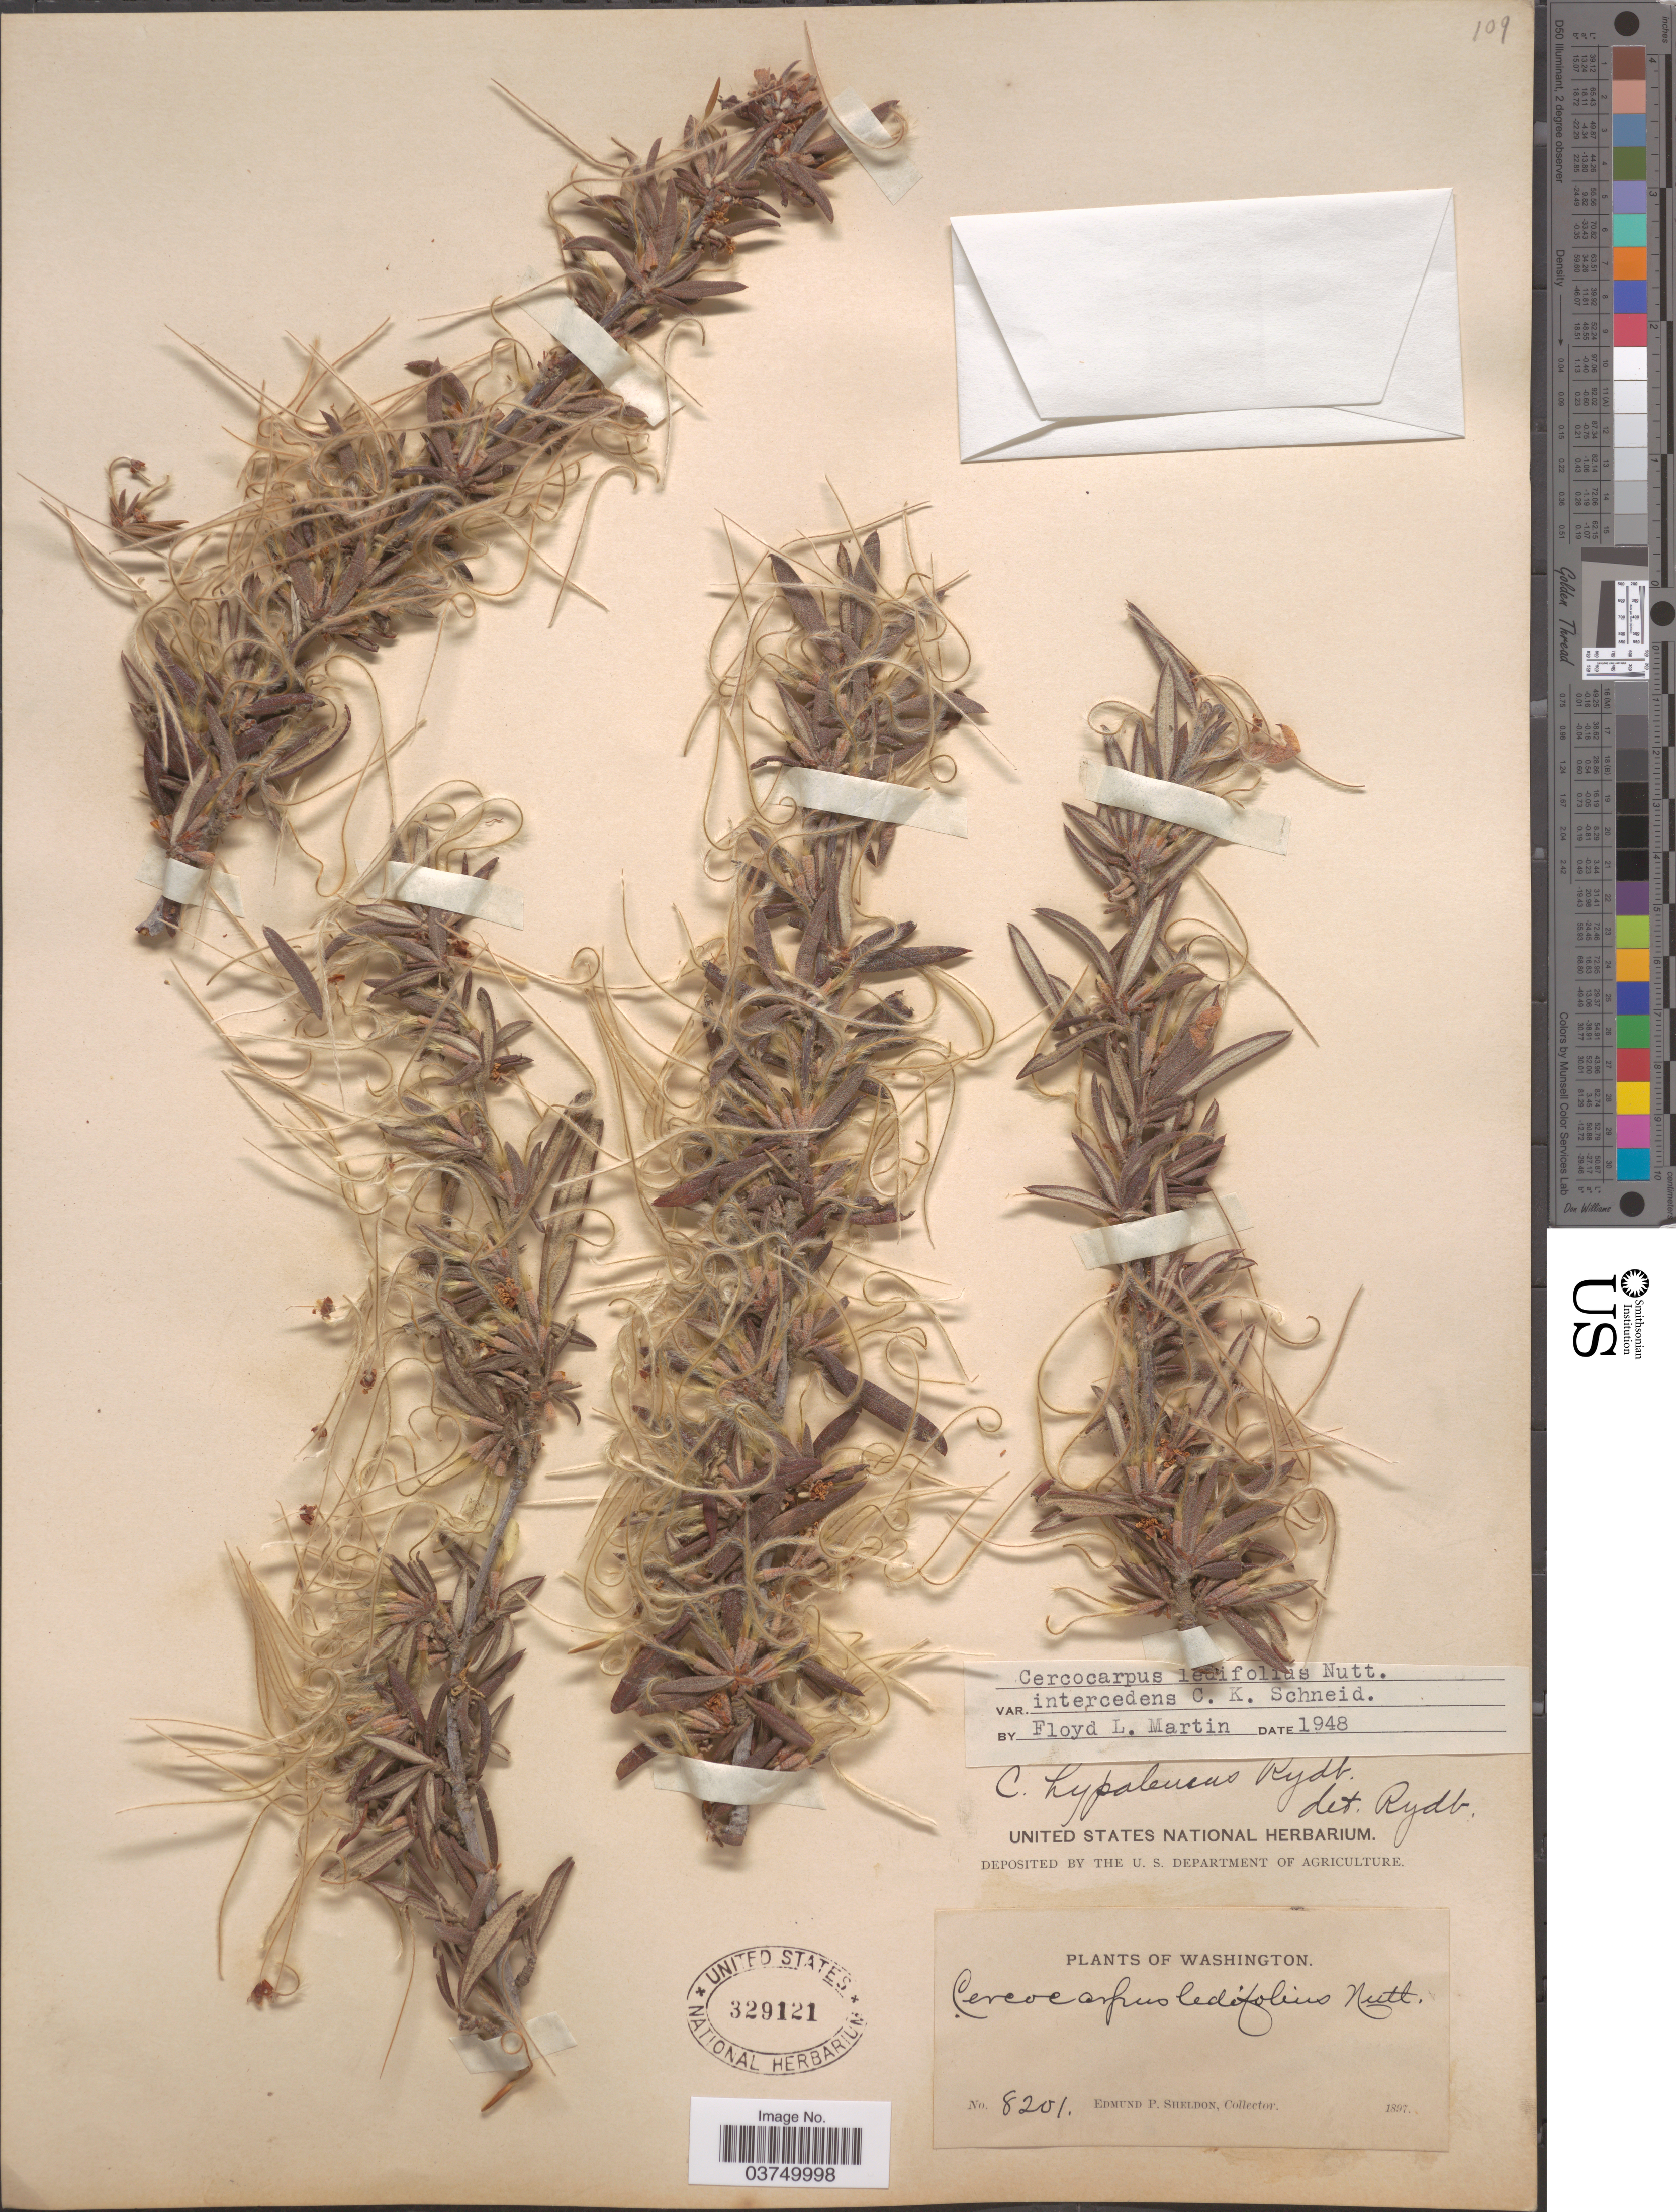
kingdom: Plantae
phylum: Tracheophyta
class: Magnoliopsida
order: Rosales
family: Rosaceae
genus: Cercocarpus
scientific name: Cercocarpus ledifolius var. intercedens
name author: C.K. Schneid.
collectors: E. P. Sheldon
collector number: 8201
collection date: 1897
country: United States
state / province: Washington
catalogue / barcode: US 329121